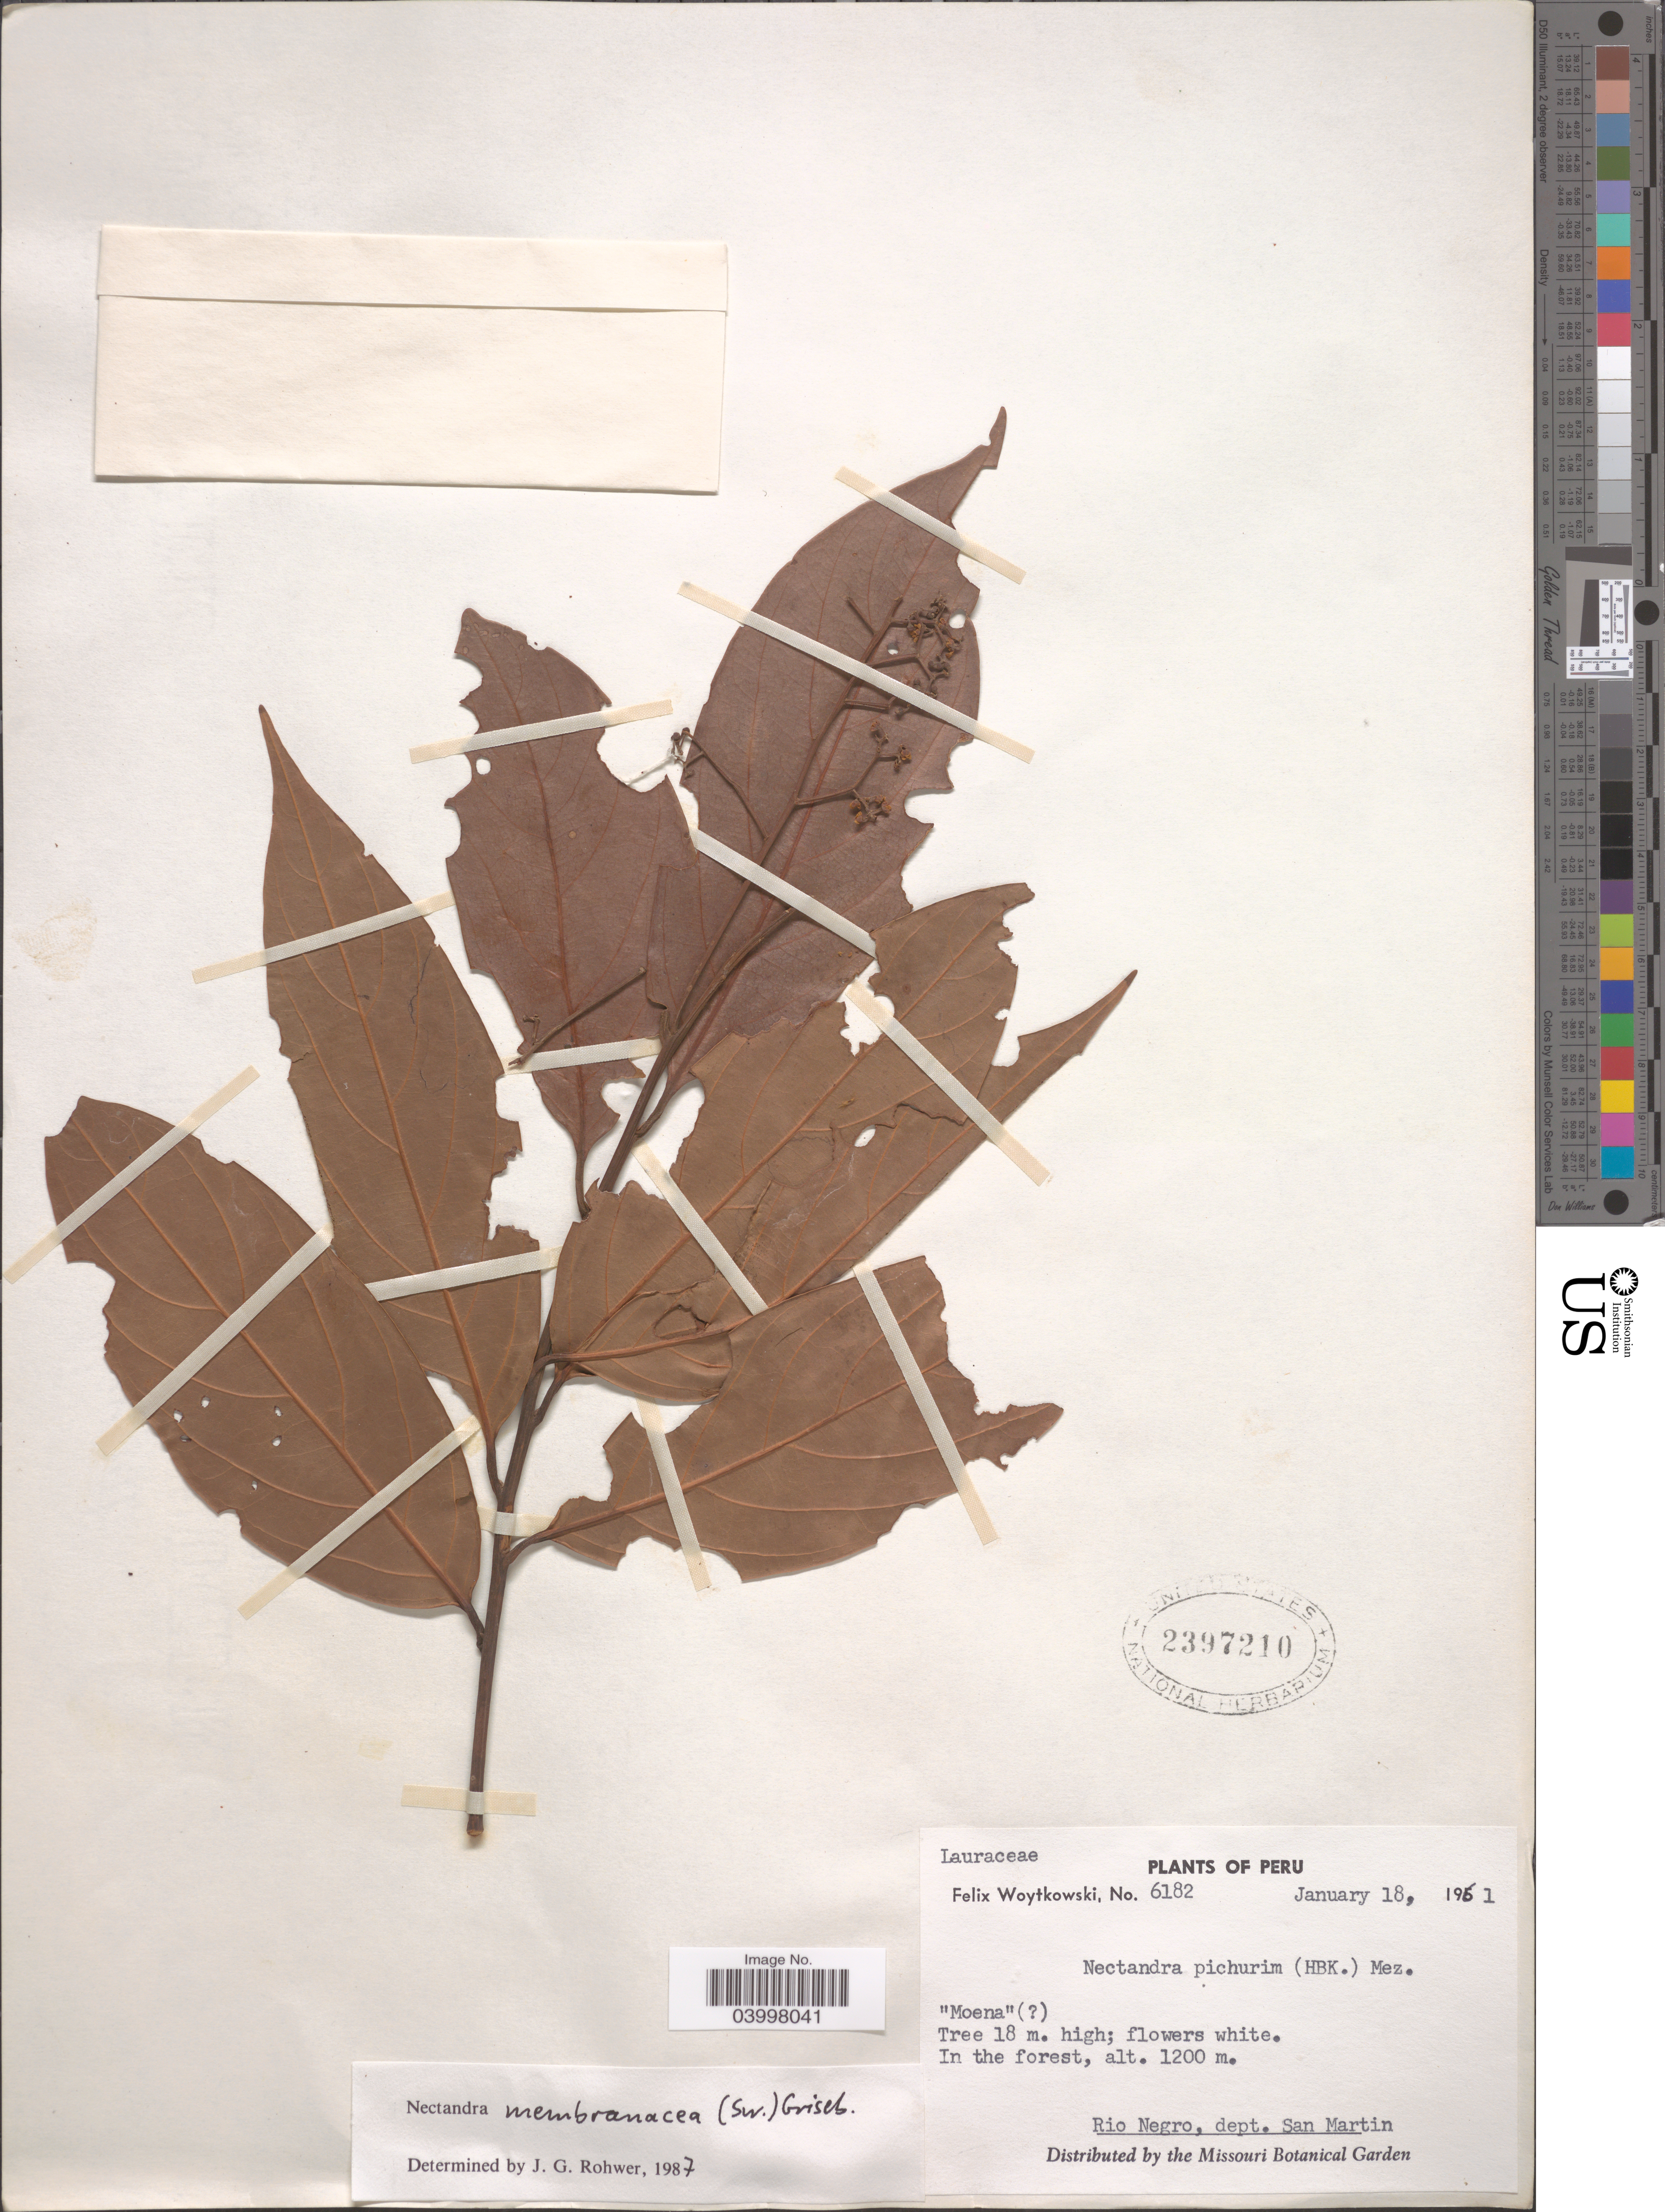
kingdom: Plantae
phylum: Tracheophyta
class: Magnoliopsida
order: Laurales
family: Lauraceae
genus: Nectandra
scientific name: Nectandra membranacea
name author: (Sw.) Griseb.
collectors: F. Woytkowski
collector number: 6182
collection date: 1961-01-18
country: Peru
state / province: San Martín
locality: In the forest. Rio Negro, dept. San Martin.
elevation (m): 1200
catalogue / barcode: US 2397210